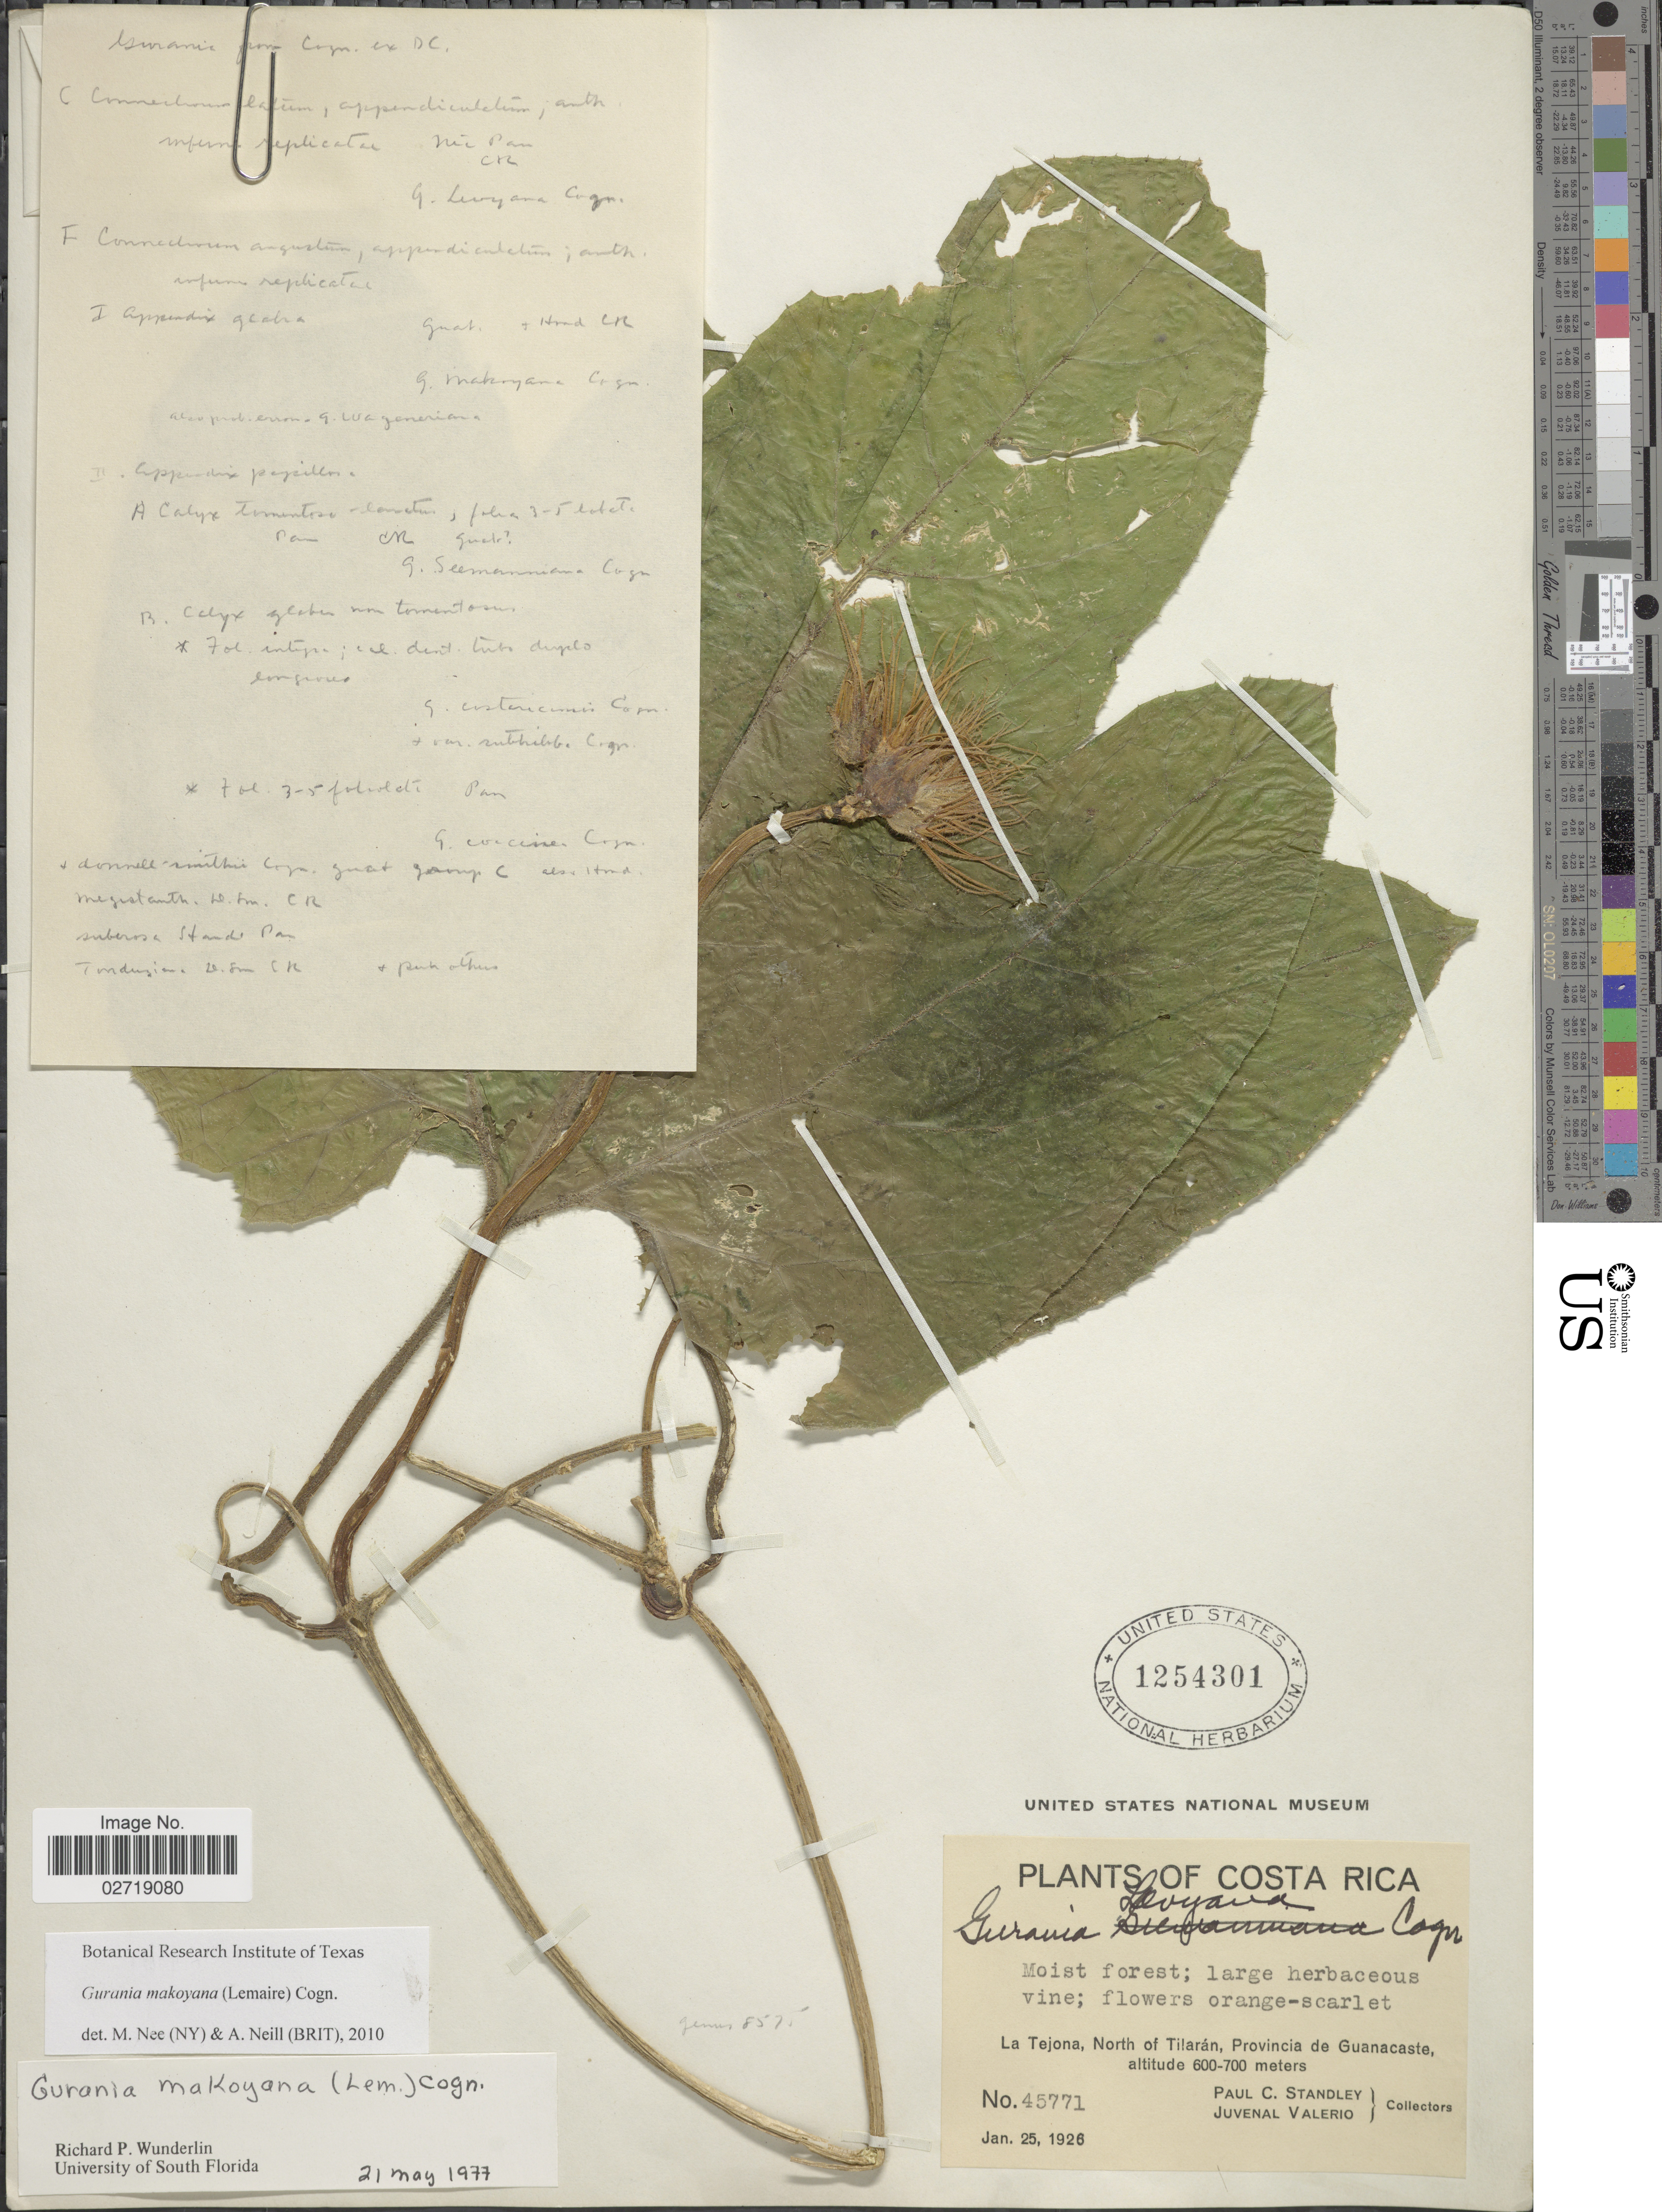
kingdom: Plantae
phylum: Tracheophyta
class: Magnoliopsida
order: Cucurbitales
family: Cucurbitaceae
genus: Gurania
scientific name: Gurania makoyana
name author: (Lem.) Cogn.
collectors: P. C. Standley & J. Valerio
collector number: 45771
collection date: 1926-01-25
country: Costa Rica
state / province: Guanacaste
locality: La Tejona, North of Tilaran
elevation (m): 600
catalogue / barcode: US 1254301